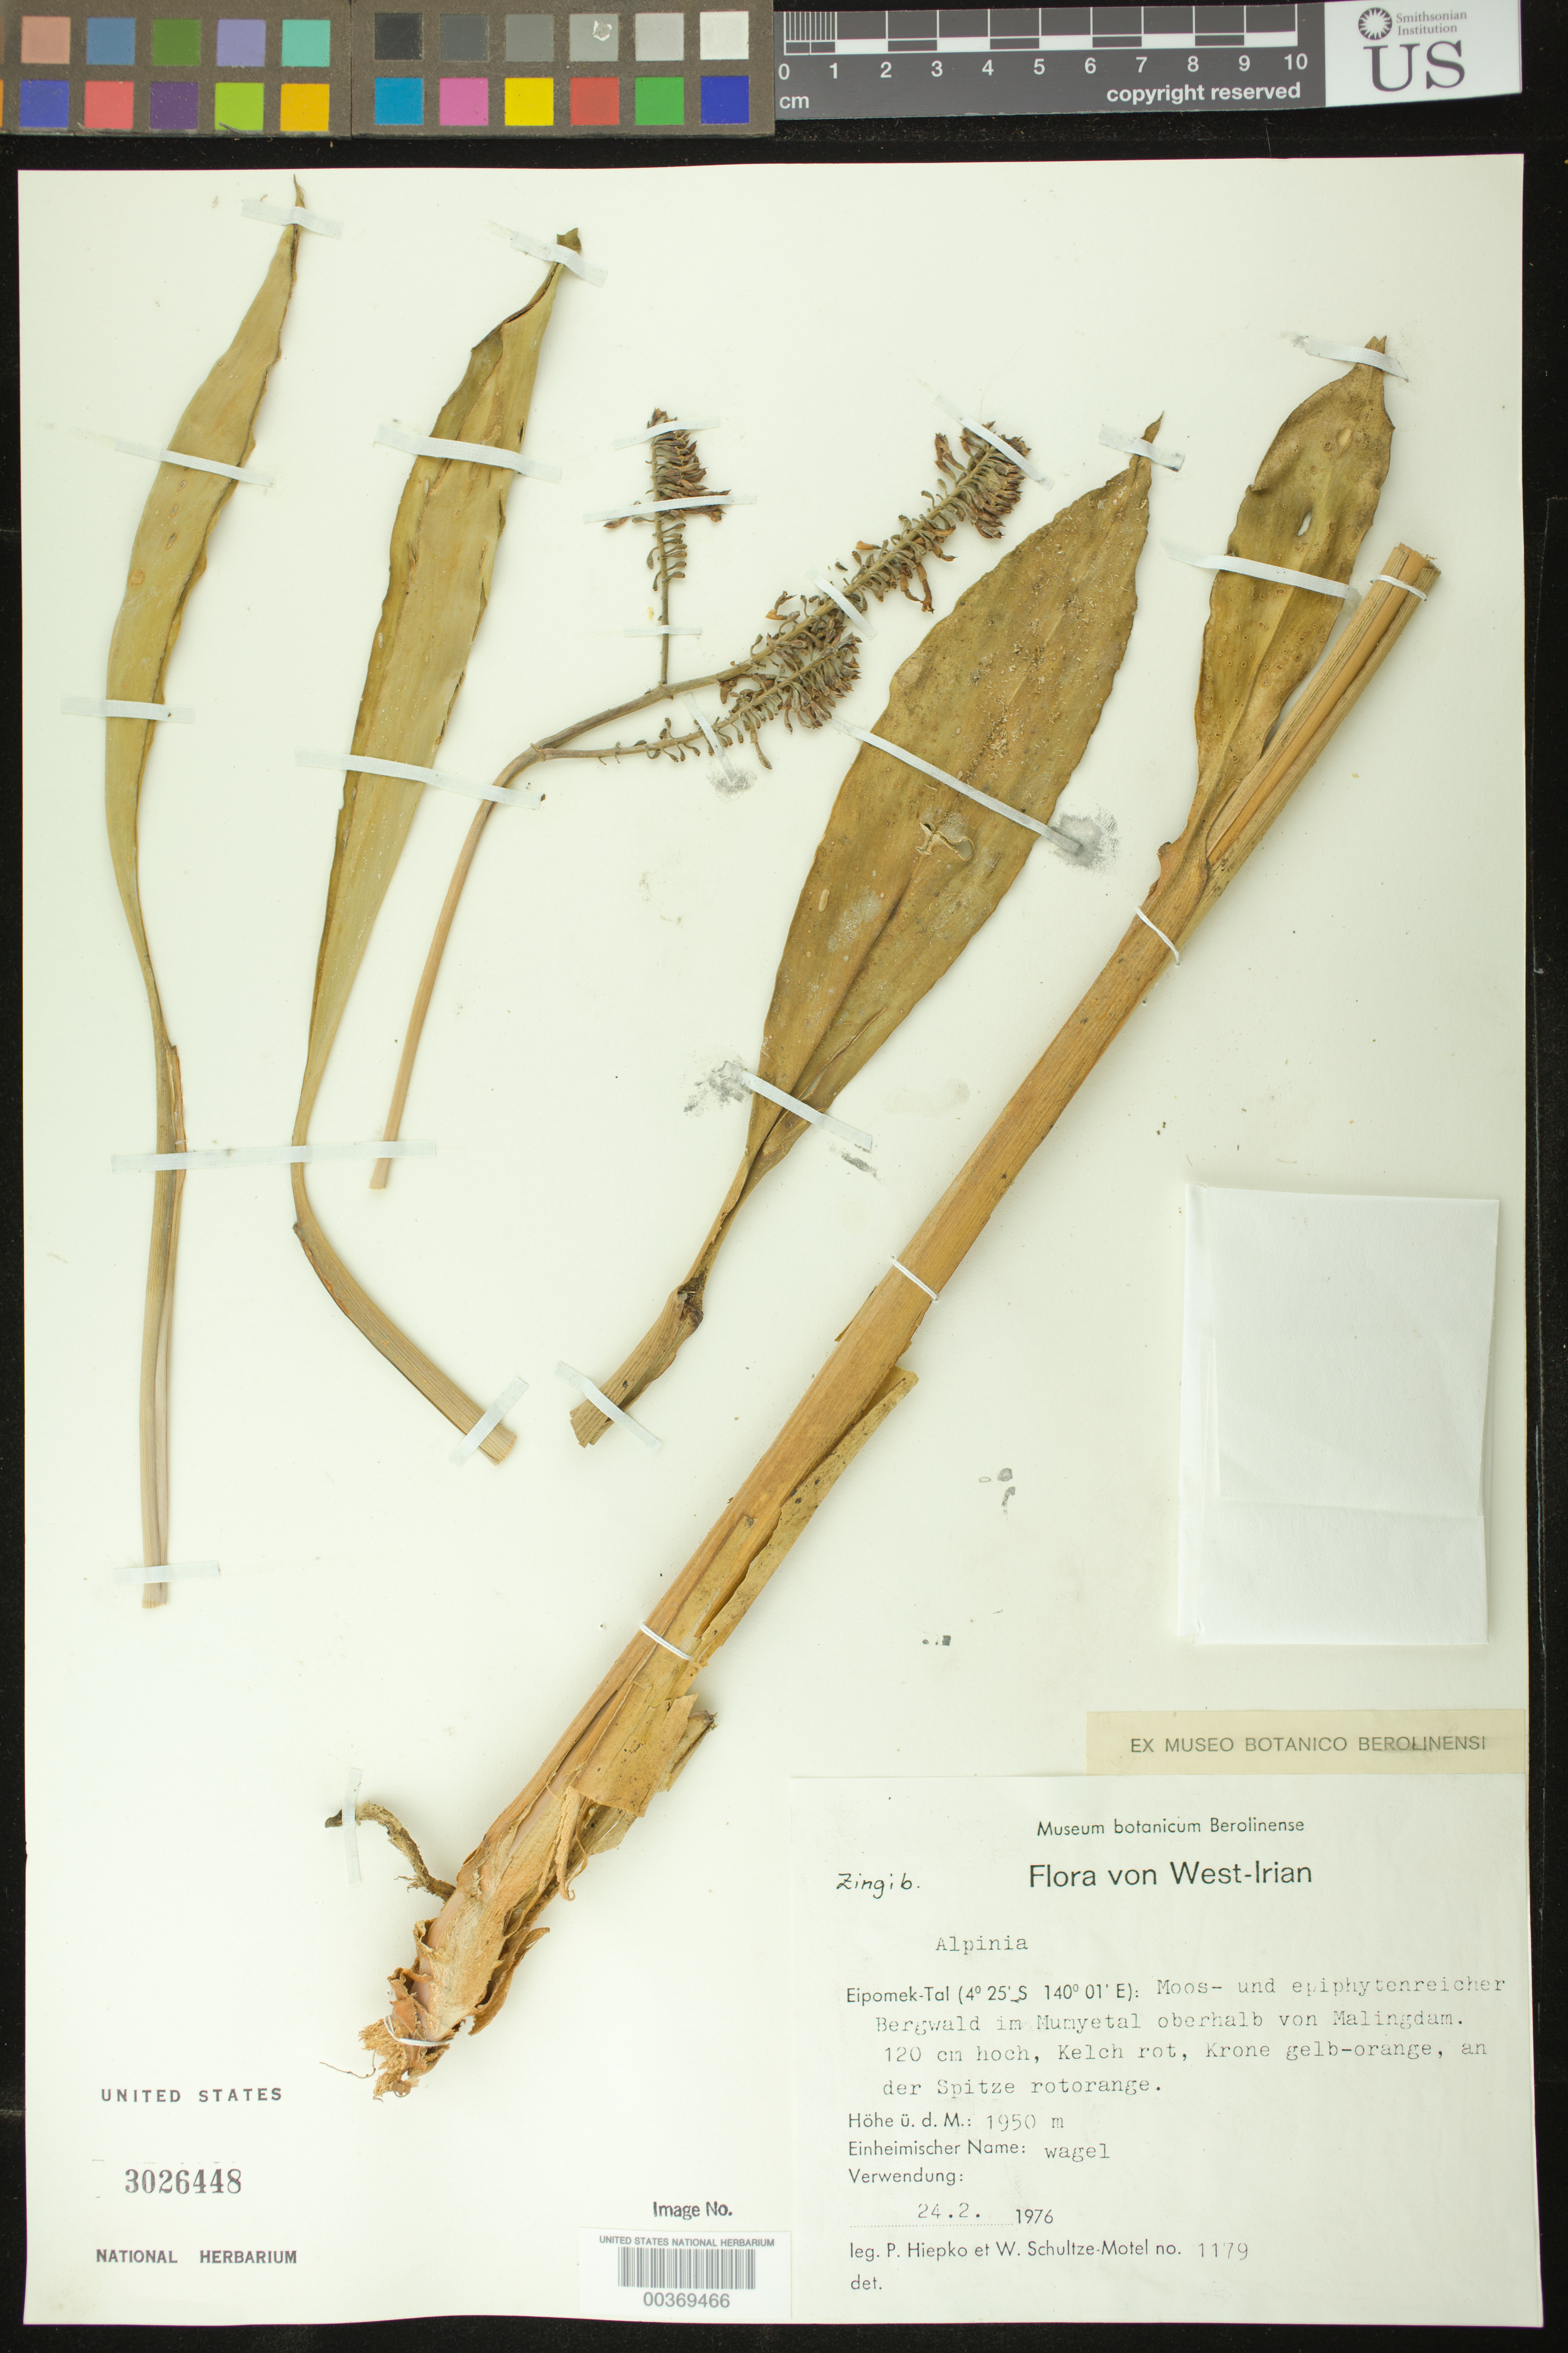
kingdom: Plantae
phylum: Tracheophyta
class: Liliopsida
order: Zingiberales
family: Zingiberaceae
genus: Alpinia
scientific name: Alpinia sp.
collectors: P. H. Hiepko & W. Schultze-Motel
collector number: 1179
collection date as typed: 24 Feb 1976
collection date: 1976-02-24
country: Indonesia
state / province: Papua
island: New Guinea Island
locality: Flora von west-irian. Irian Jaya.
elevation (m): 1950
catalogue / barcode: US 3026448